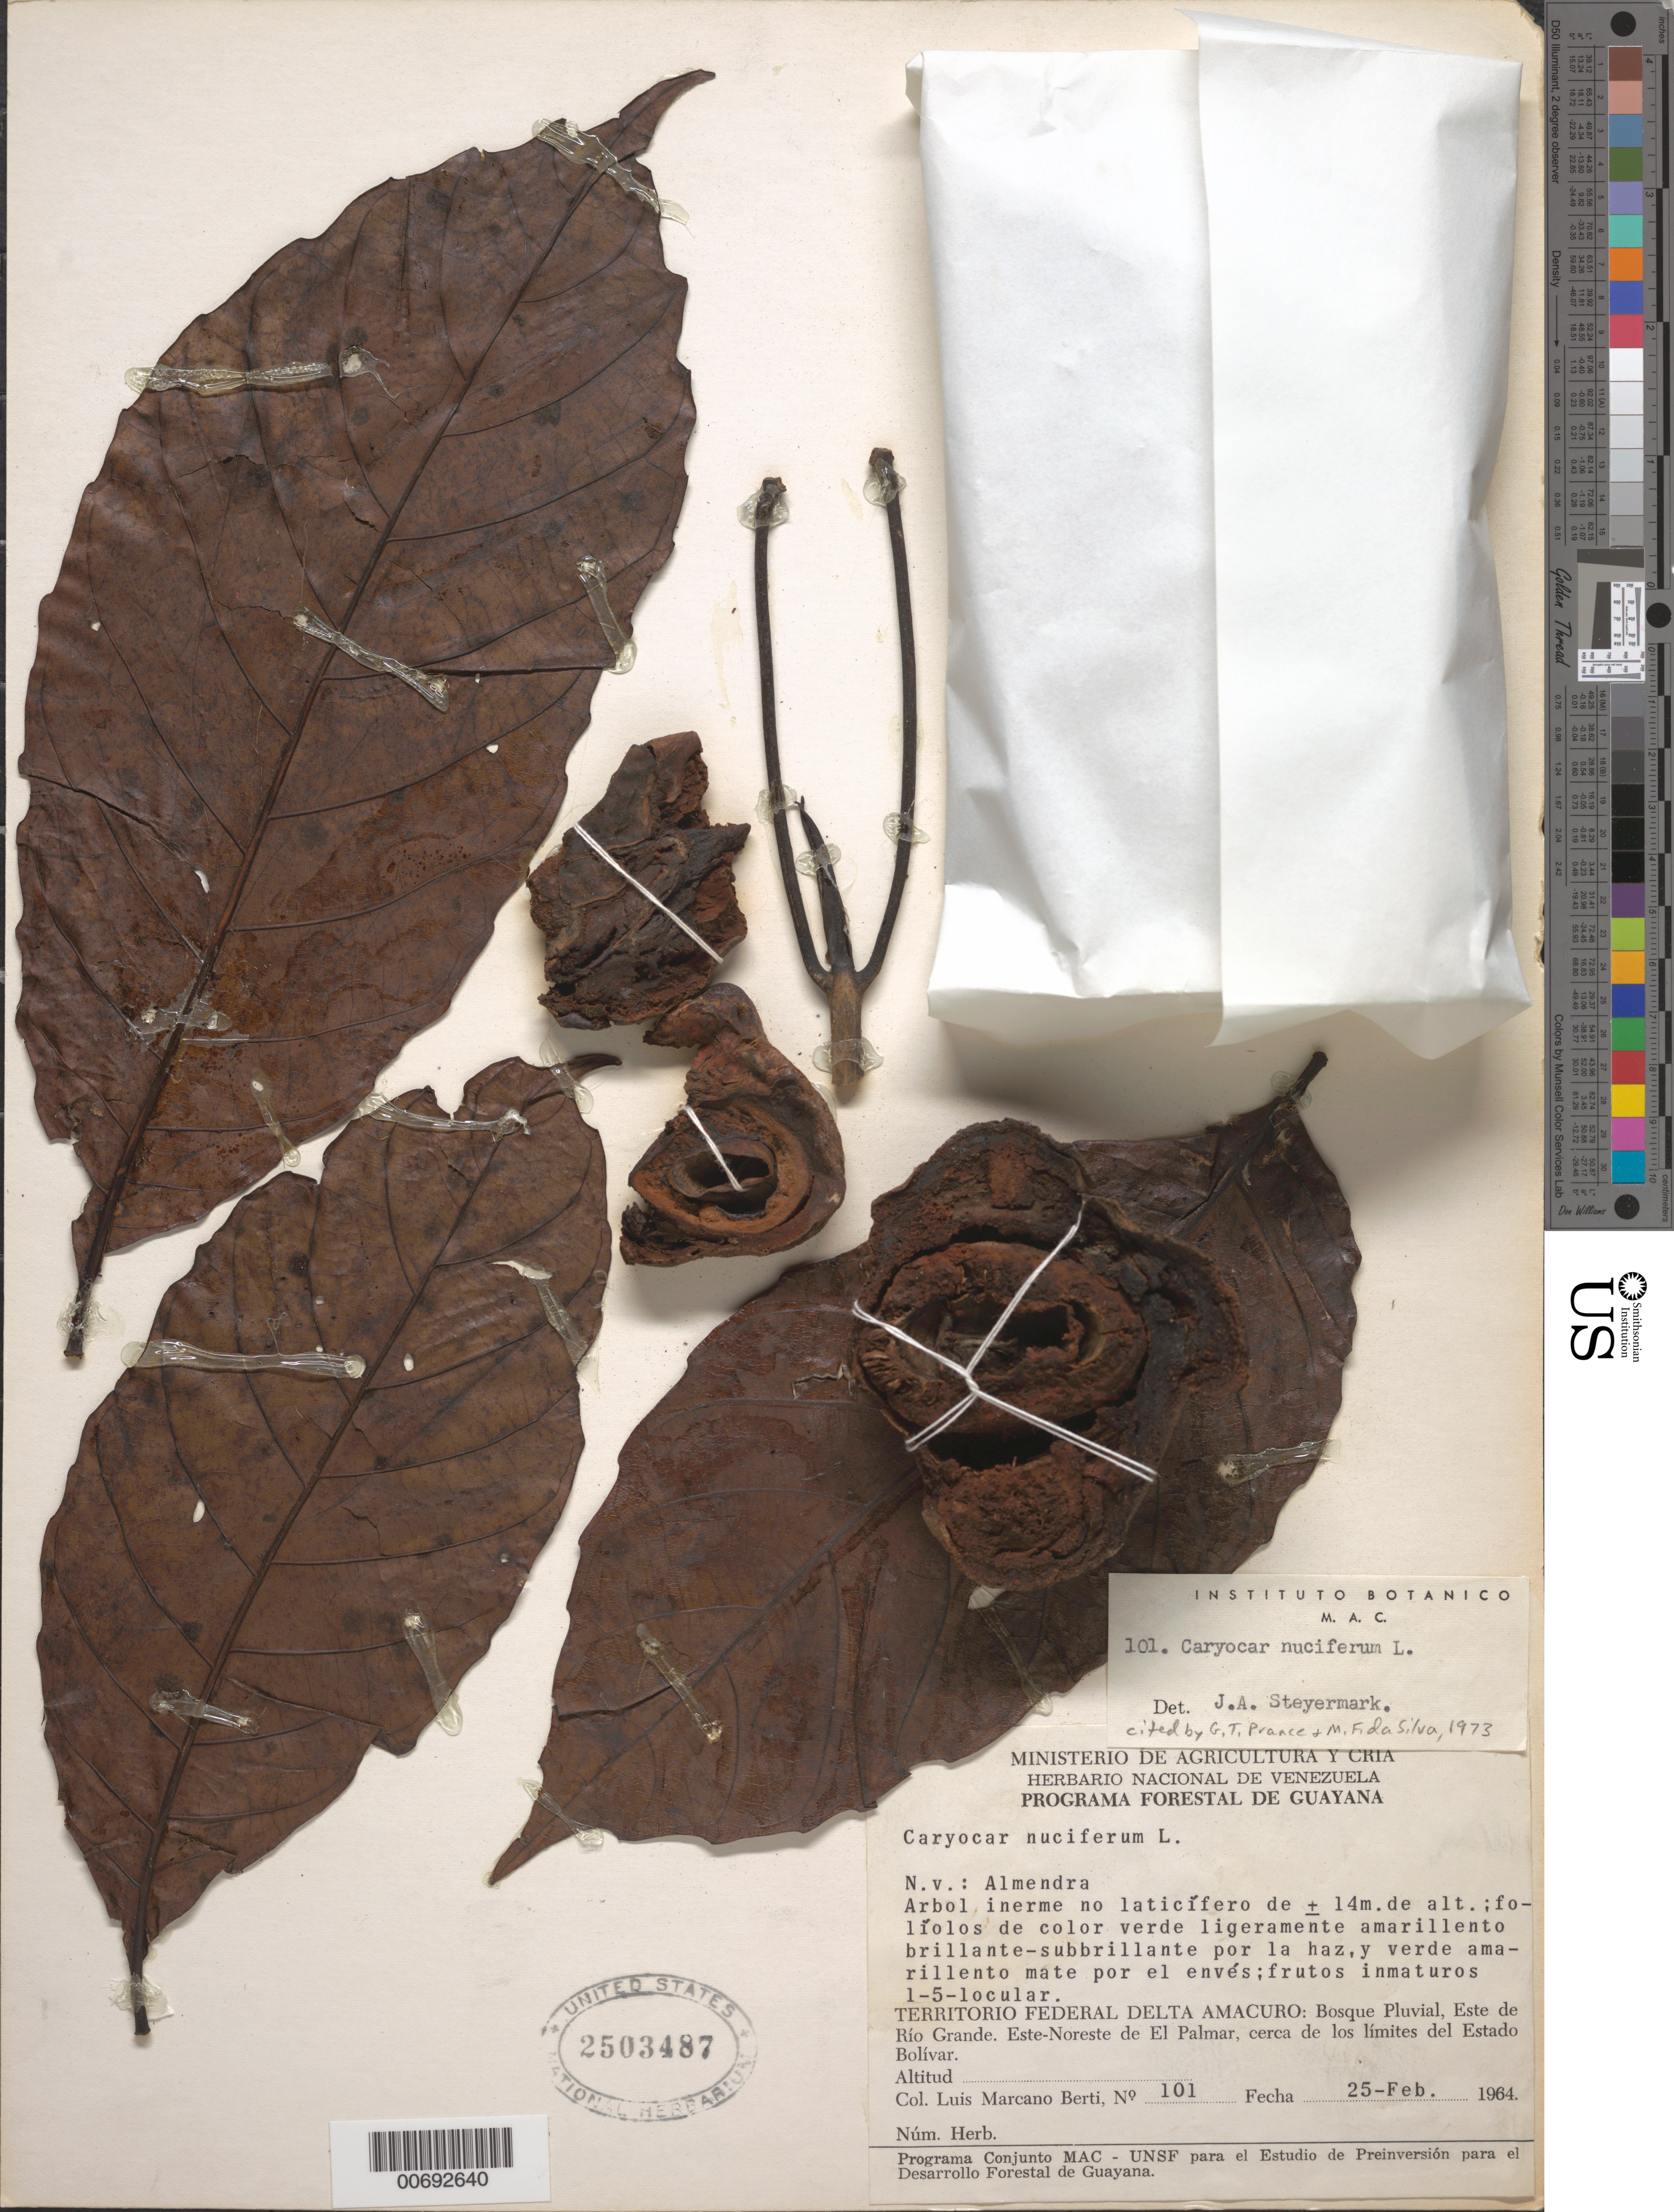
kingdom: Plantae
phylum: Tracheophyta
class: Magnoliopsida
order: Malpighiales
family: Caryocaraceae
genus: Caryocar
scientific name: Caryocar nuciferum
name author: L.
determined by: Prance, G. T.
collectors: L. Marcano-Berti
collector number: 101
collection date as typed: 25-Feb-64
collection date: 1964-02-25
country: Venezuela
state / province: Delta Amacuro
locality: Este de Río Grande, ENE de El Palmar, cerca de los limites del Estado Bolívar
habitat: Bosque pluvial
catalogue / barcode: US 2503487